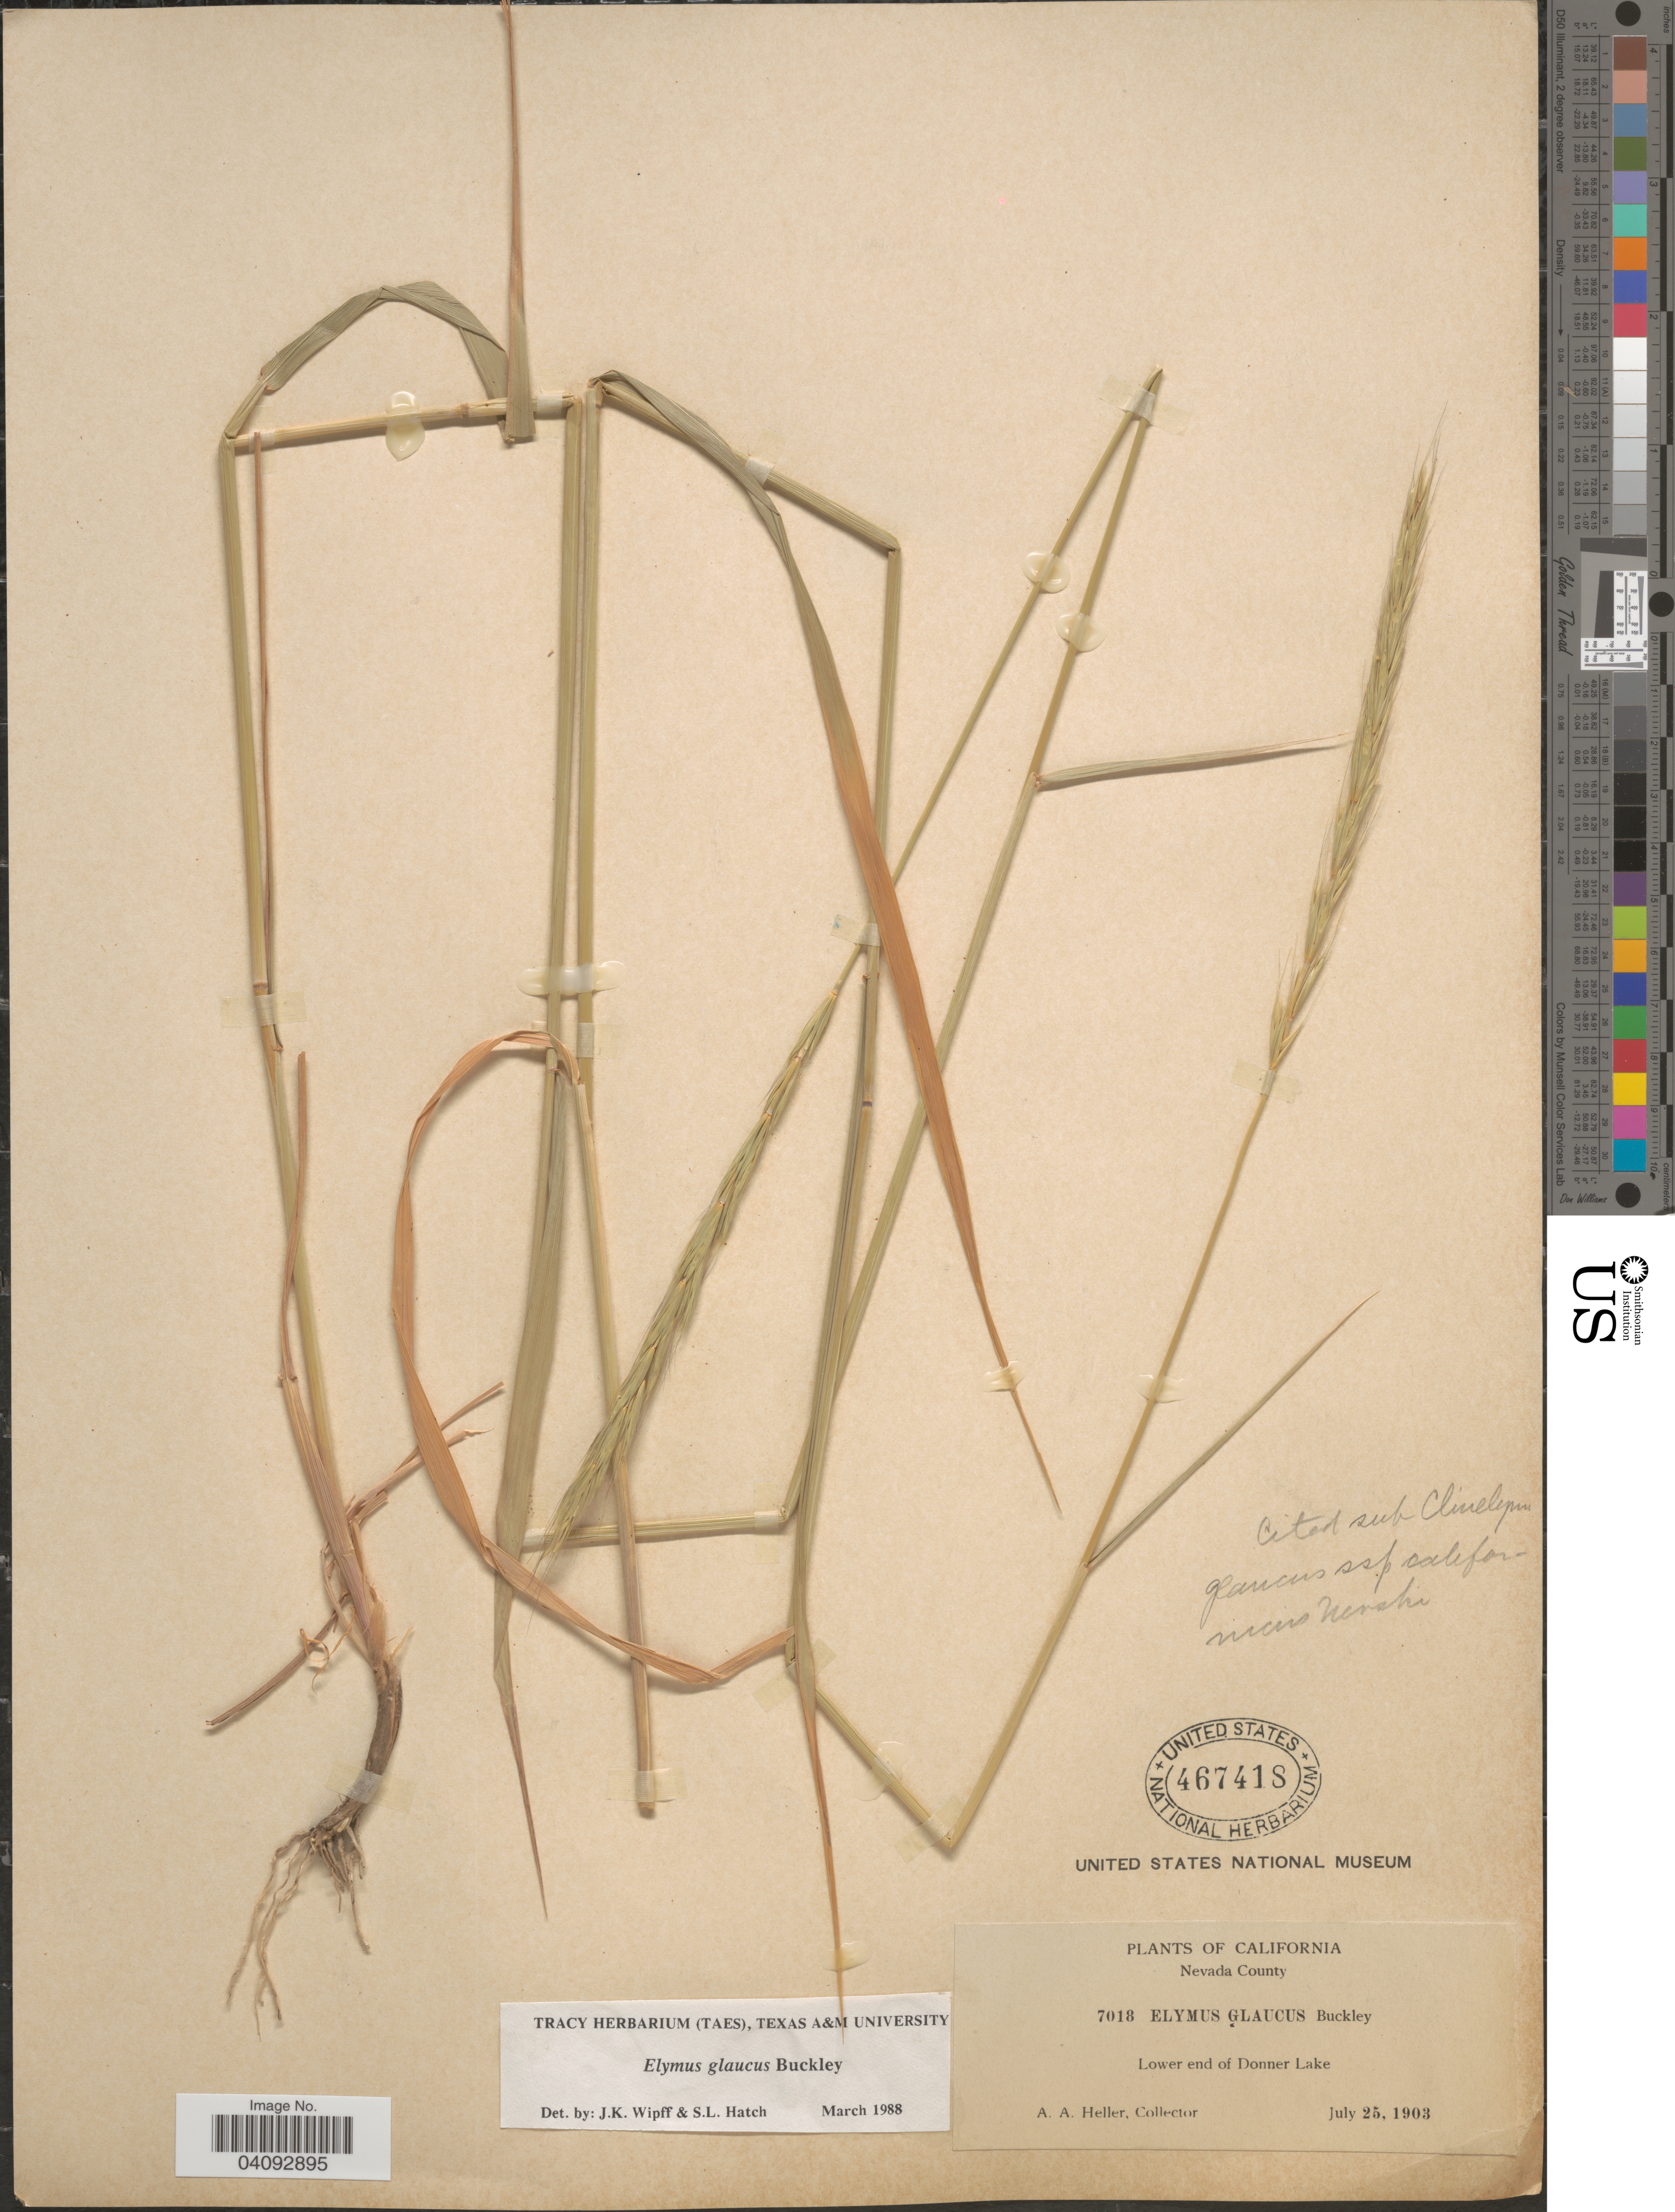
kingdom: Plantae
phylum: Tracheophyta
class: Liliopsida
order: Poales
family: Poaceae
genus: Elymus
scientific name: Elymus glaucus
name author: Buckley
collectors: A. A. Heller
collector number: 7018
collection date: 1903-07-25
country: United States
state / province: California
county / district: Nevada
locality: Nevada County. Lower end of Donner Lake.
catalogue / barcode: US 467418